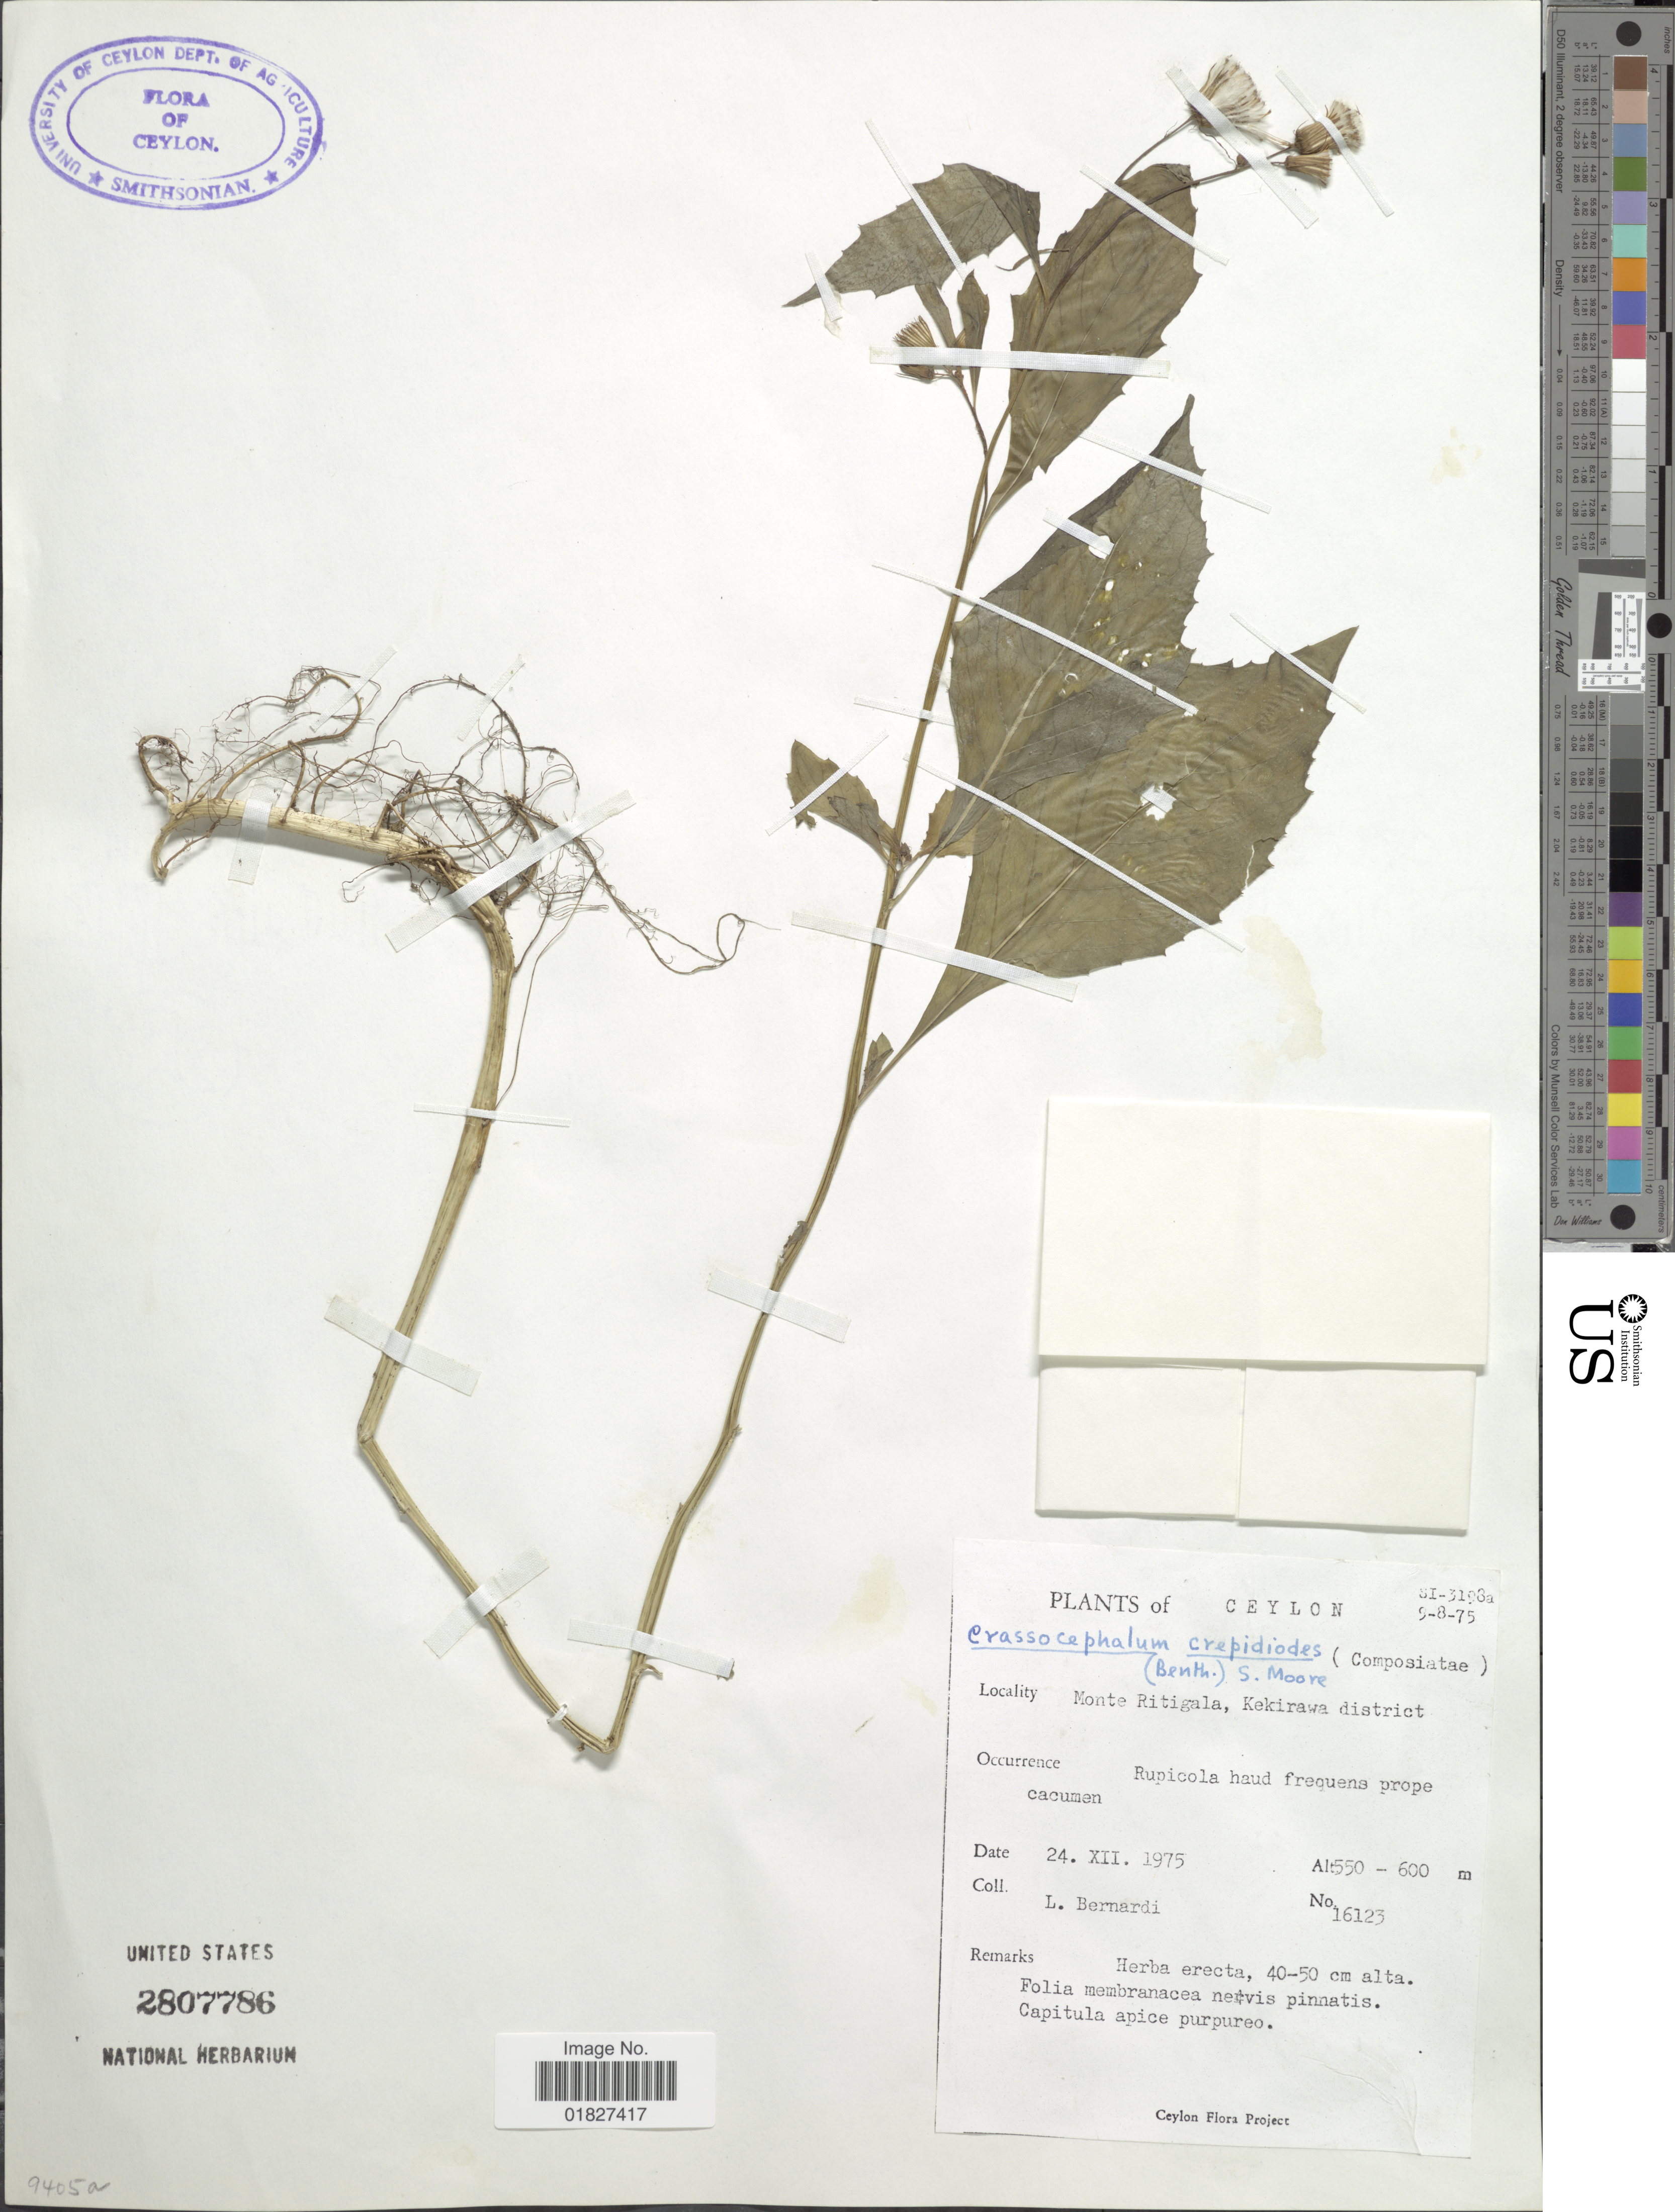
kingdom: Plantae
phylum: Tracheophyta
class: Magnoliopsida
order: Asterales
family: Asteraceae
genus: Crassocephalum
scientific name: Crassocephalum crepidioides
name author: (Benth.) S. Moore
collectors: L. Bernardi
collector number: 16123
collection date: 1975-12-24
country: Sri Lanka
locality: Ceylon, Monte Ritigala, Kekirawa District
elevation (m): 550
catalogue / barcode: US 2807786